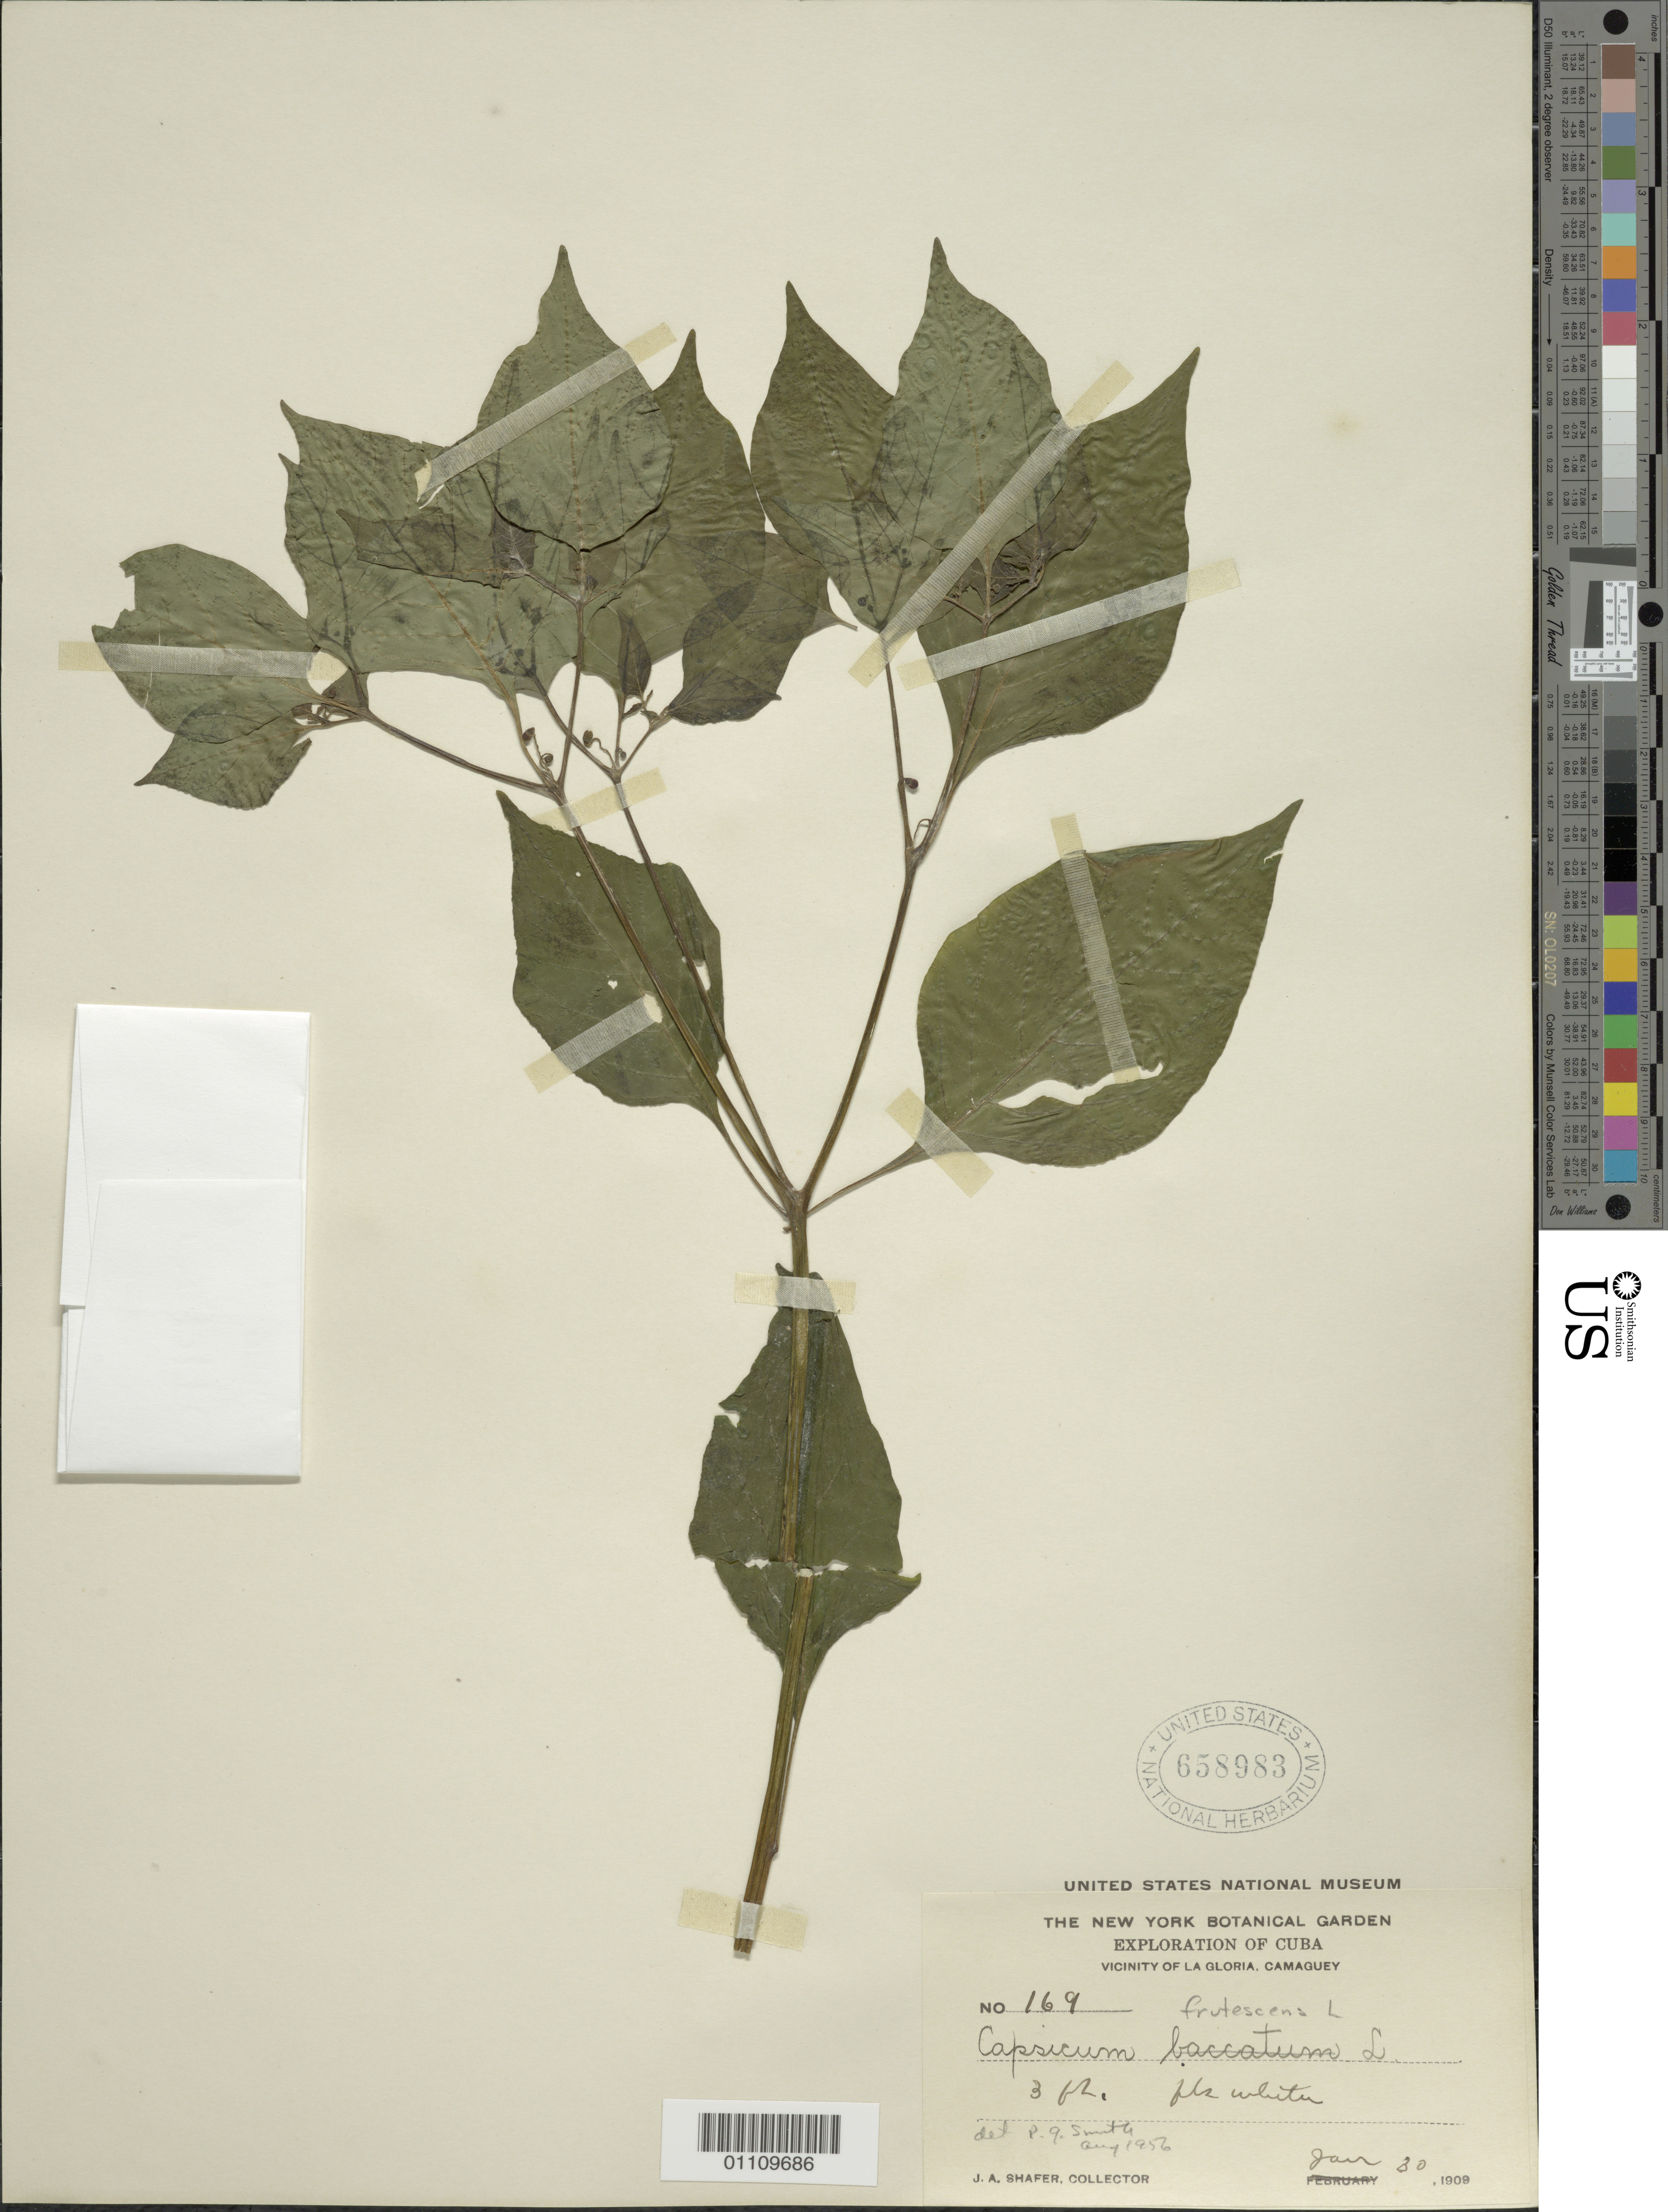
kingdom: Plantae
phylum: Tracheophyta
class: Magnoliopsida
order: Solanales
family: Solanaceae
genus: Capsicum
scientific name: Capsicum frutescens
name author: L.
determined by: Smith, P.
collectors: J. A. Shafer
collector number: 169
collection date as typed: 30 Jan 1909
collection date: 1909-01-30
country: Cuba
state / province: Camagüey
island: Cuba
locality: La Gloria, vicinity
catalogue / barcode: US 658983